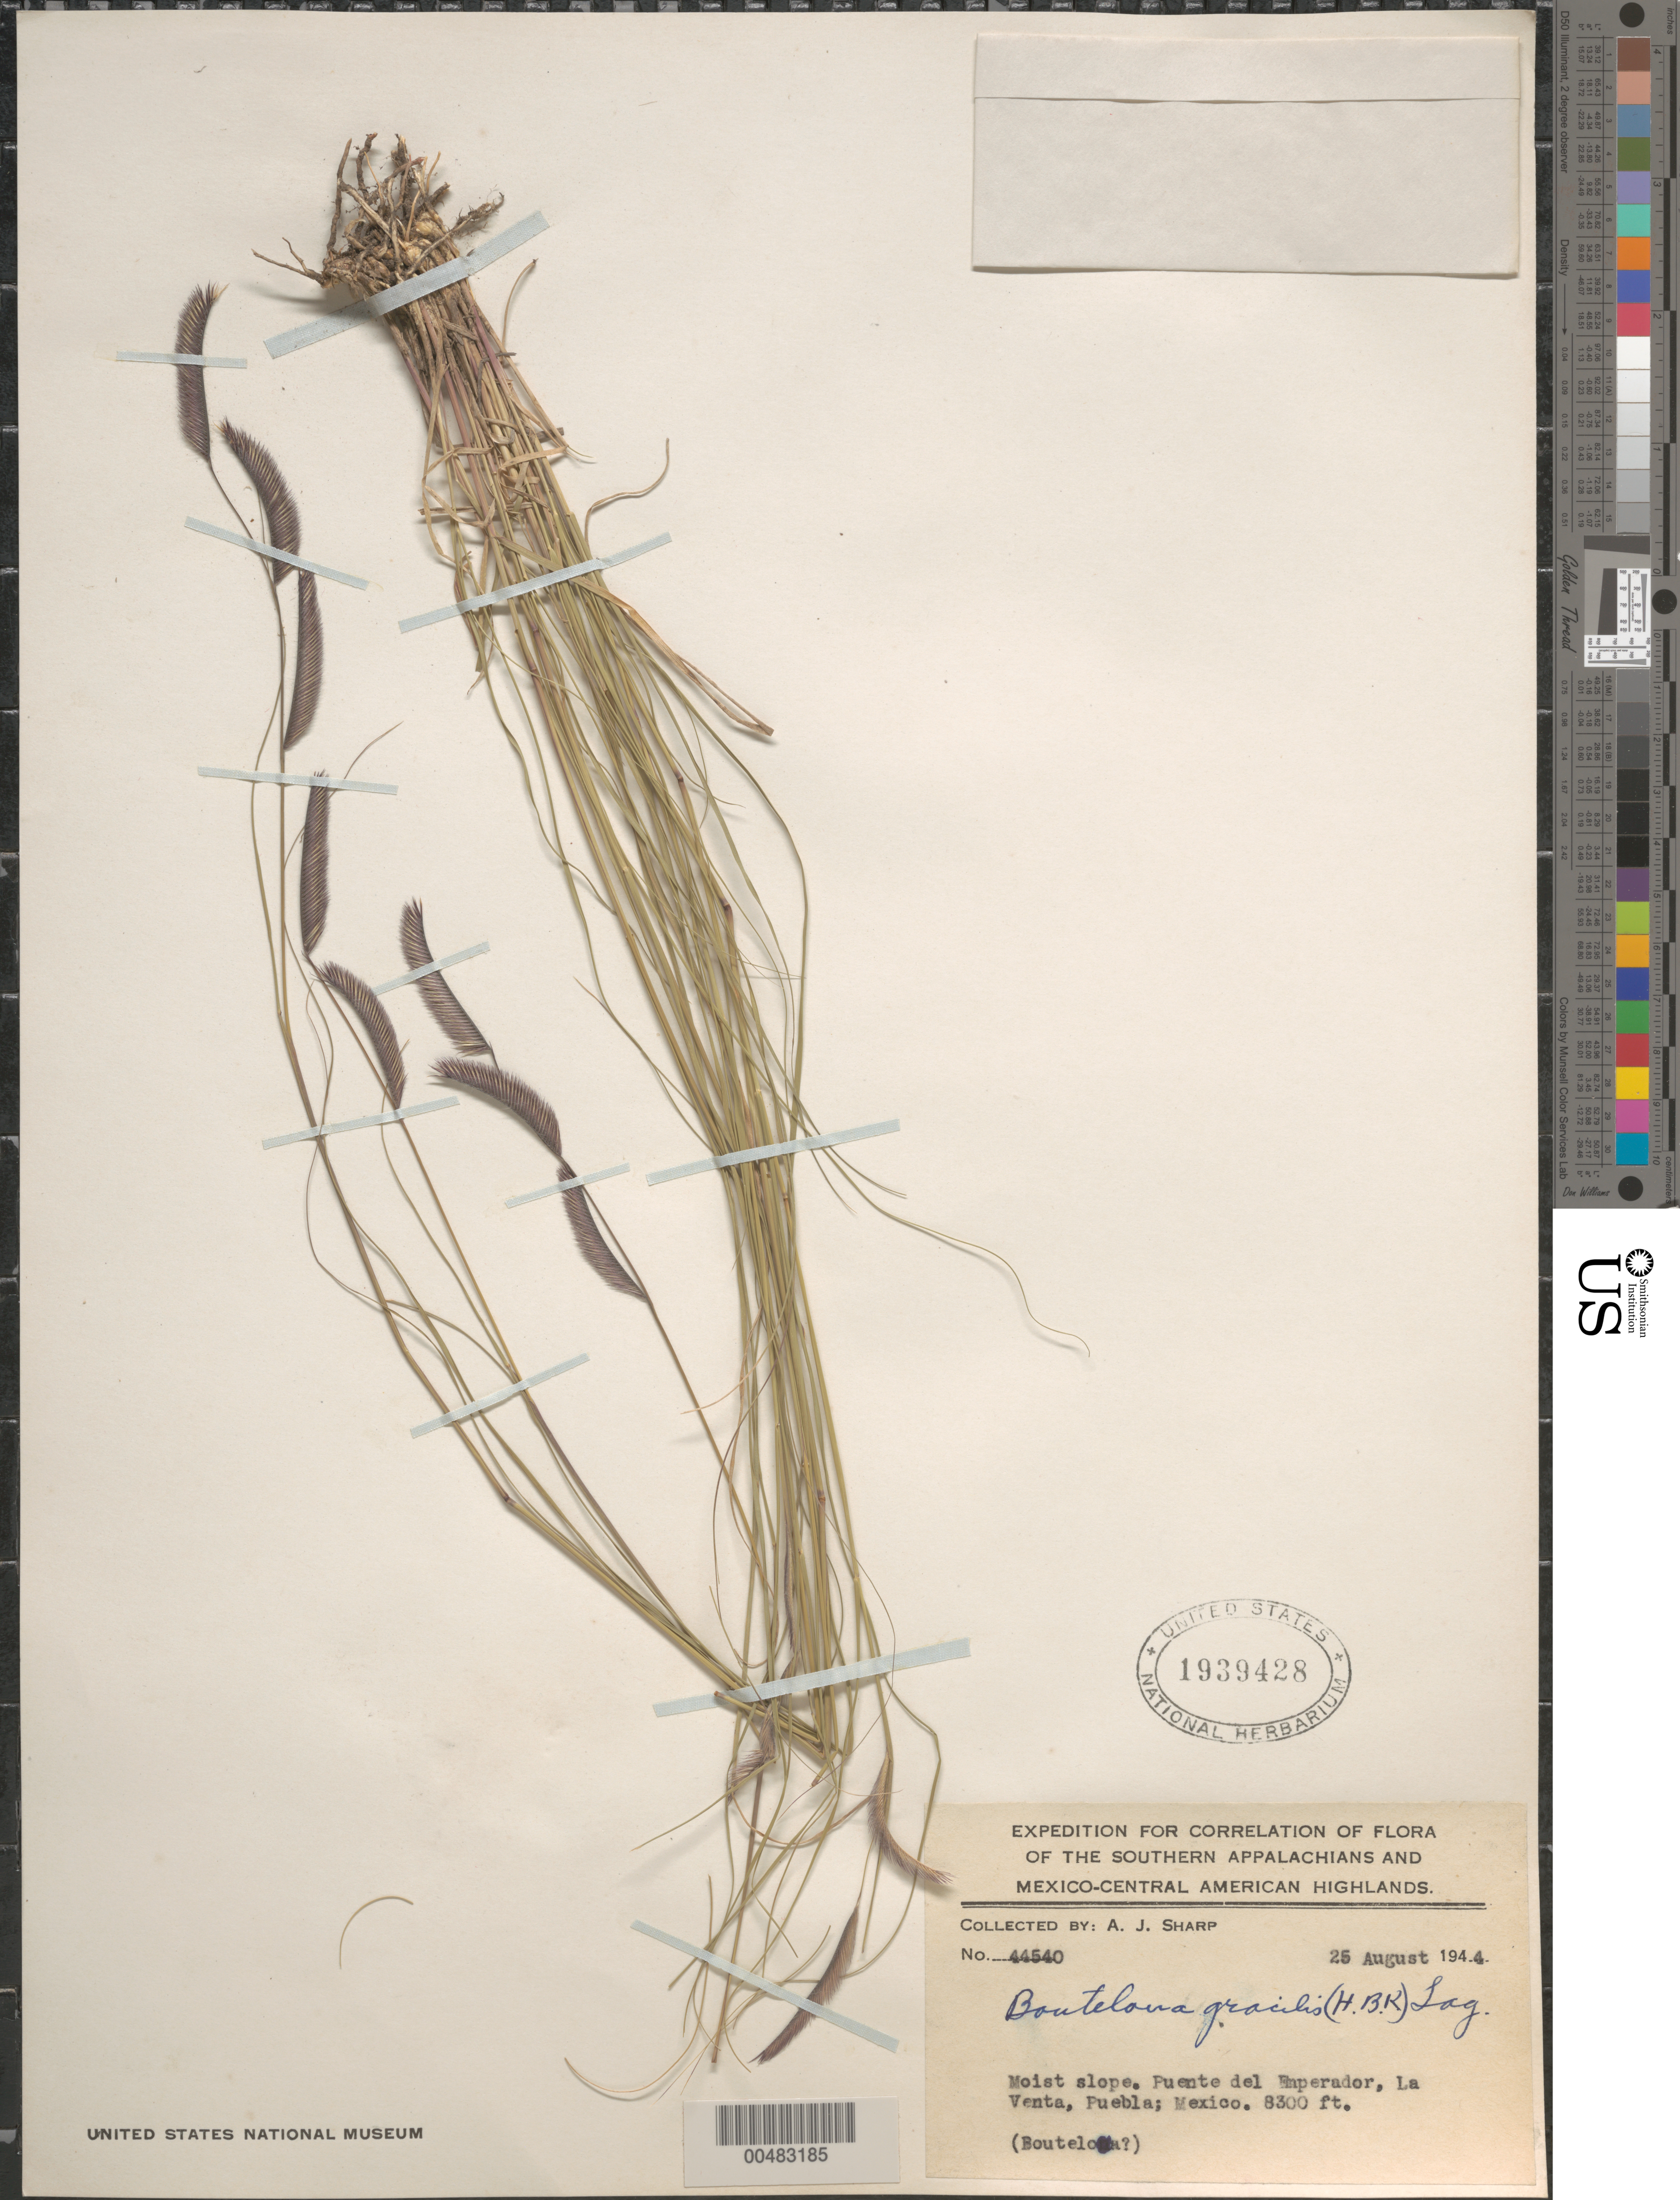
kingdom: Plantae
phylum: Tracheophyta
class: Liliopsida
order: Poales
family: Poaceae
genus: Bouteloua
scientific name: Bouteloua gracilis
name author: (Kunth) Lag. ex Griffiths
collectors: A. J. Sharp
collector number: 44540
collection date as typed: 26 Aug 1944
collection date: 1944-08-26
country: Mexico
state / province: Puebla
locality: Puente del Emperador, La Venta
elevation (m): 2530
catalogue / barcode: US 1939428